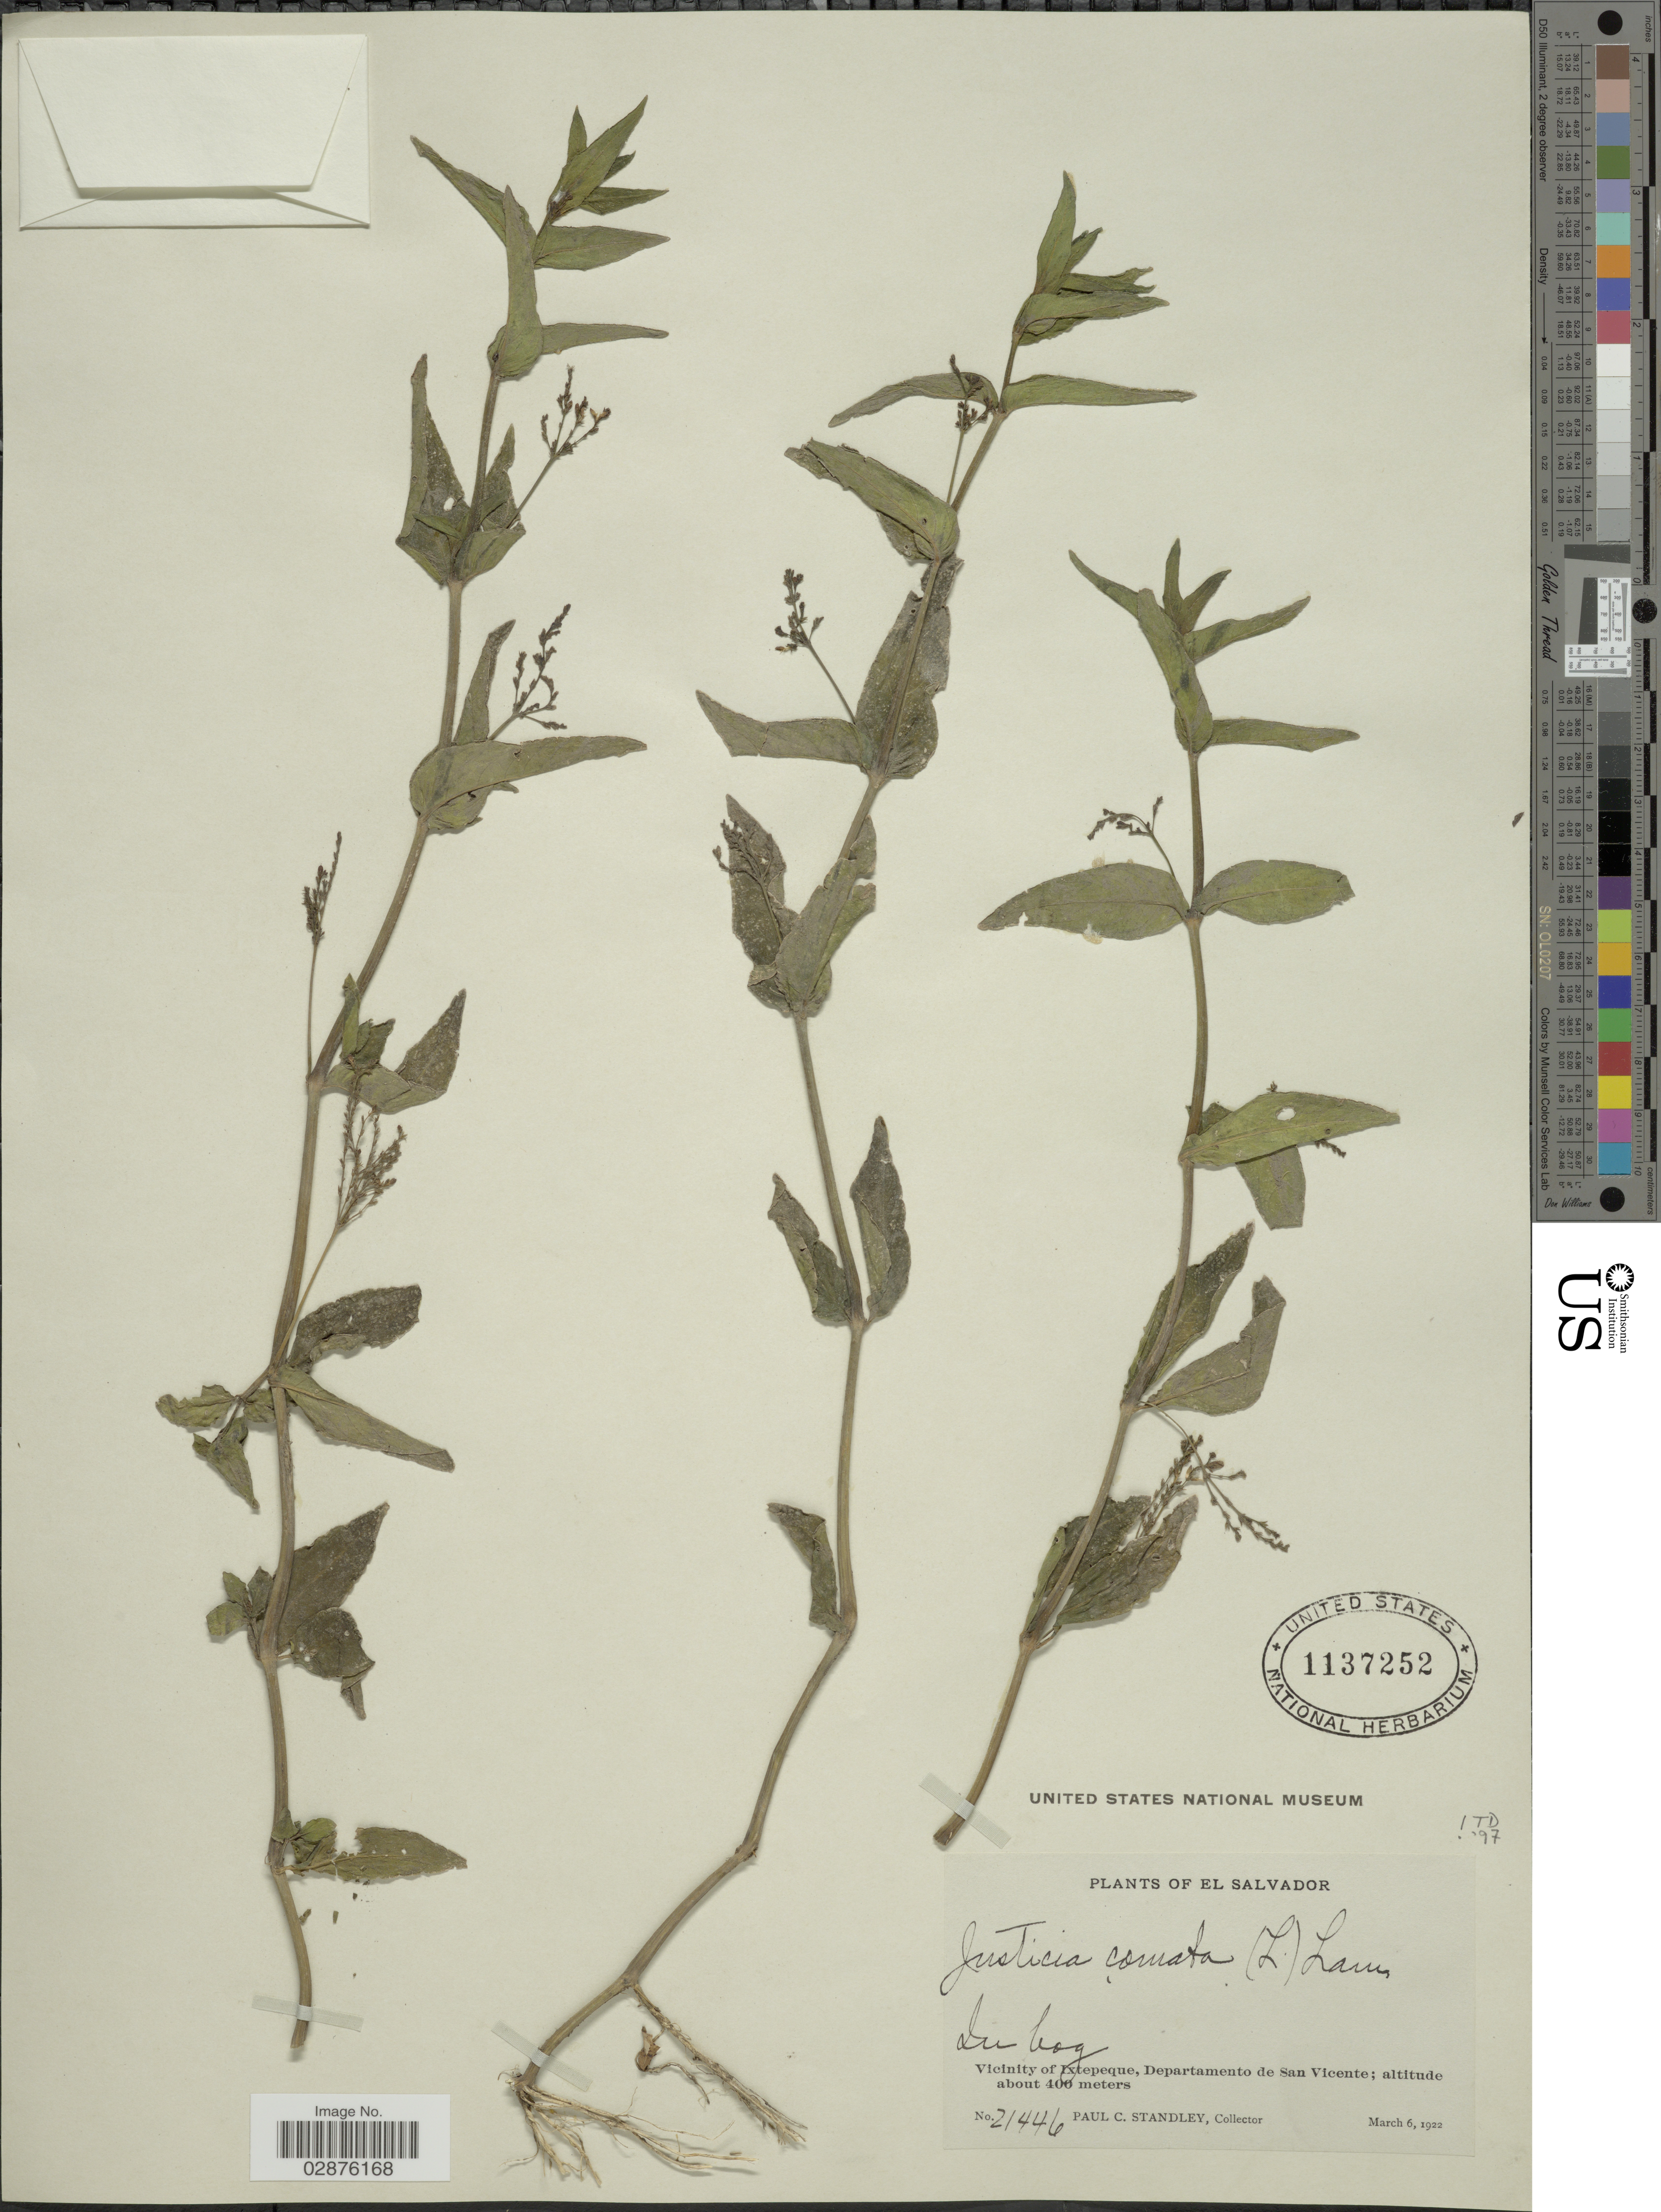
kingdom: Plantae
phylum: Tracheophyta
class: Magnoliopsida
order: Lamiales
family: Acanthaceae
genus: Justicia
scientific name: Justicia comata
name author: (L.) Lam.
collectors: P. C. Standley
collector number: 21446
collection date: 1922-03-06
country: El Salvador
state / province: San Vincente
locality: Vicinity of Ixtepeque, Departamento de San Vicente.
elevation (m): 400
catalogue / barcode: US 1137252